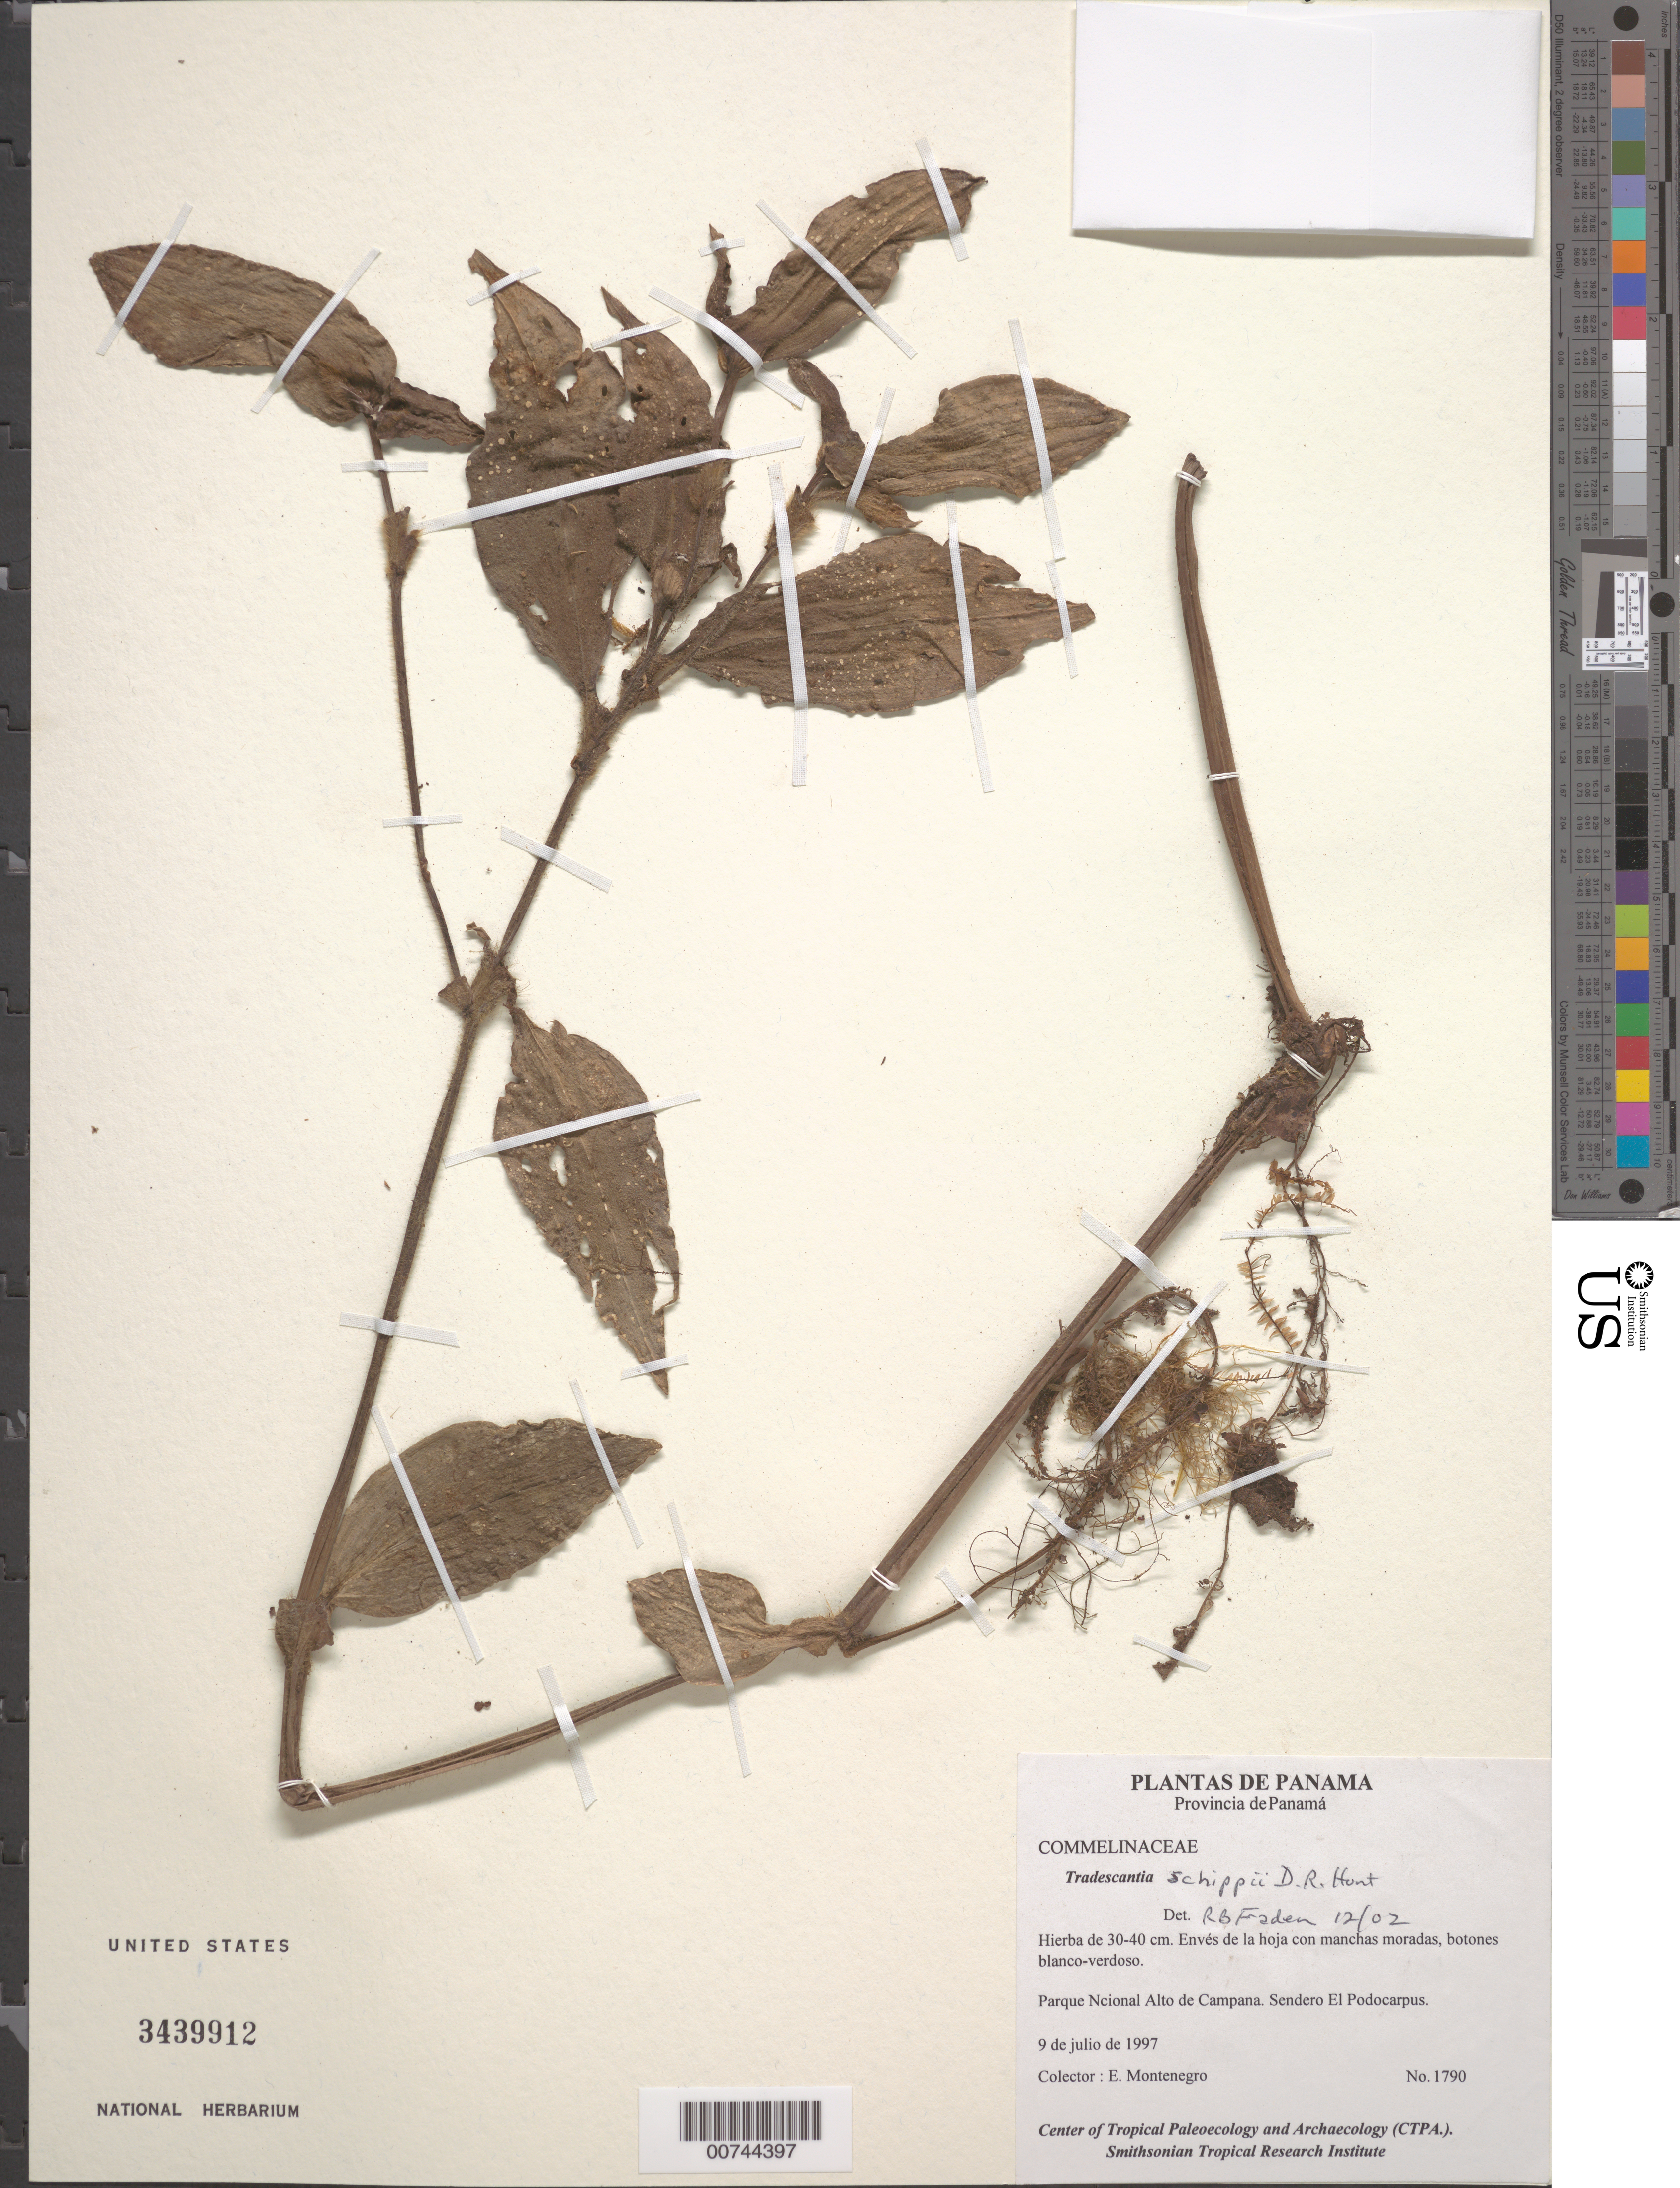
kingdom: Plantae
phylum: Tracheophyta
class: Liliopsida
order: Commelinales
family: Commelinaceae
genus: Tradescantia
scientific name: Tradescantia schippii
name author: D.R. Hunt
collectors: E. Montenegro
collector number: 1790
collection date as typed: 09 Jul 1997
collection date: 1997-07-09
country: Panama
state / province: Panamá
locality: Parque Ncional Alto de Campana.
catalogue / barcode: US 3439912